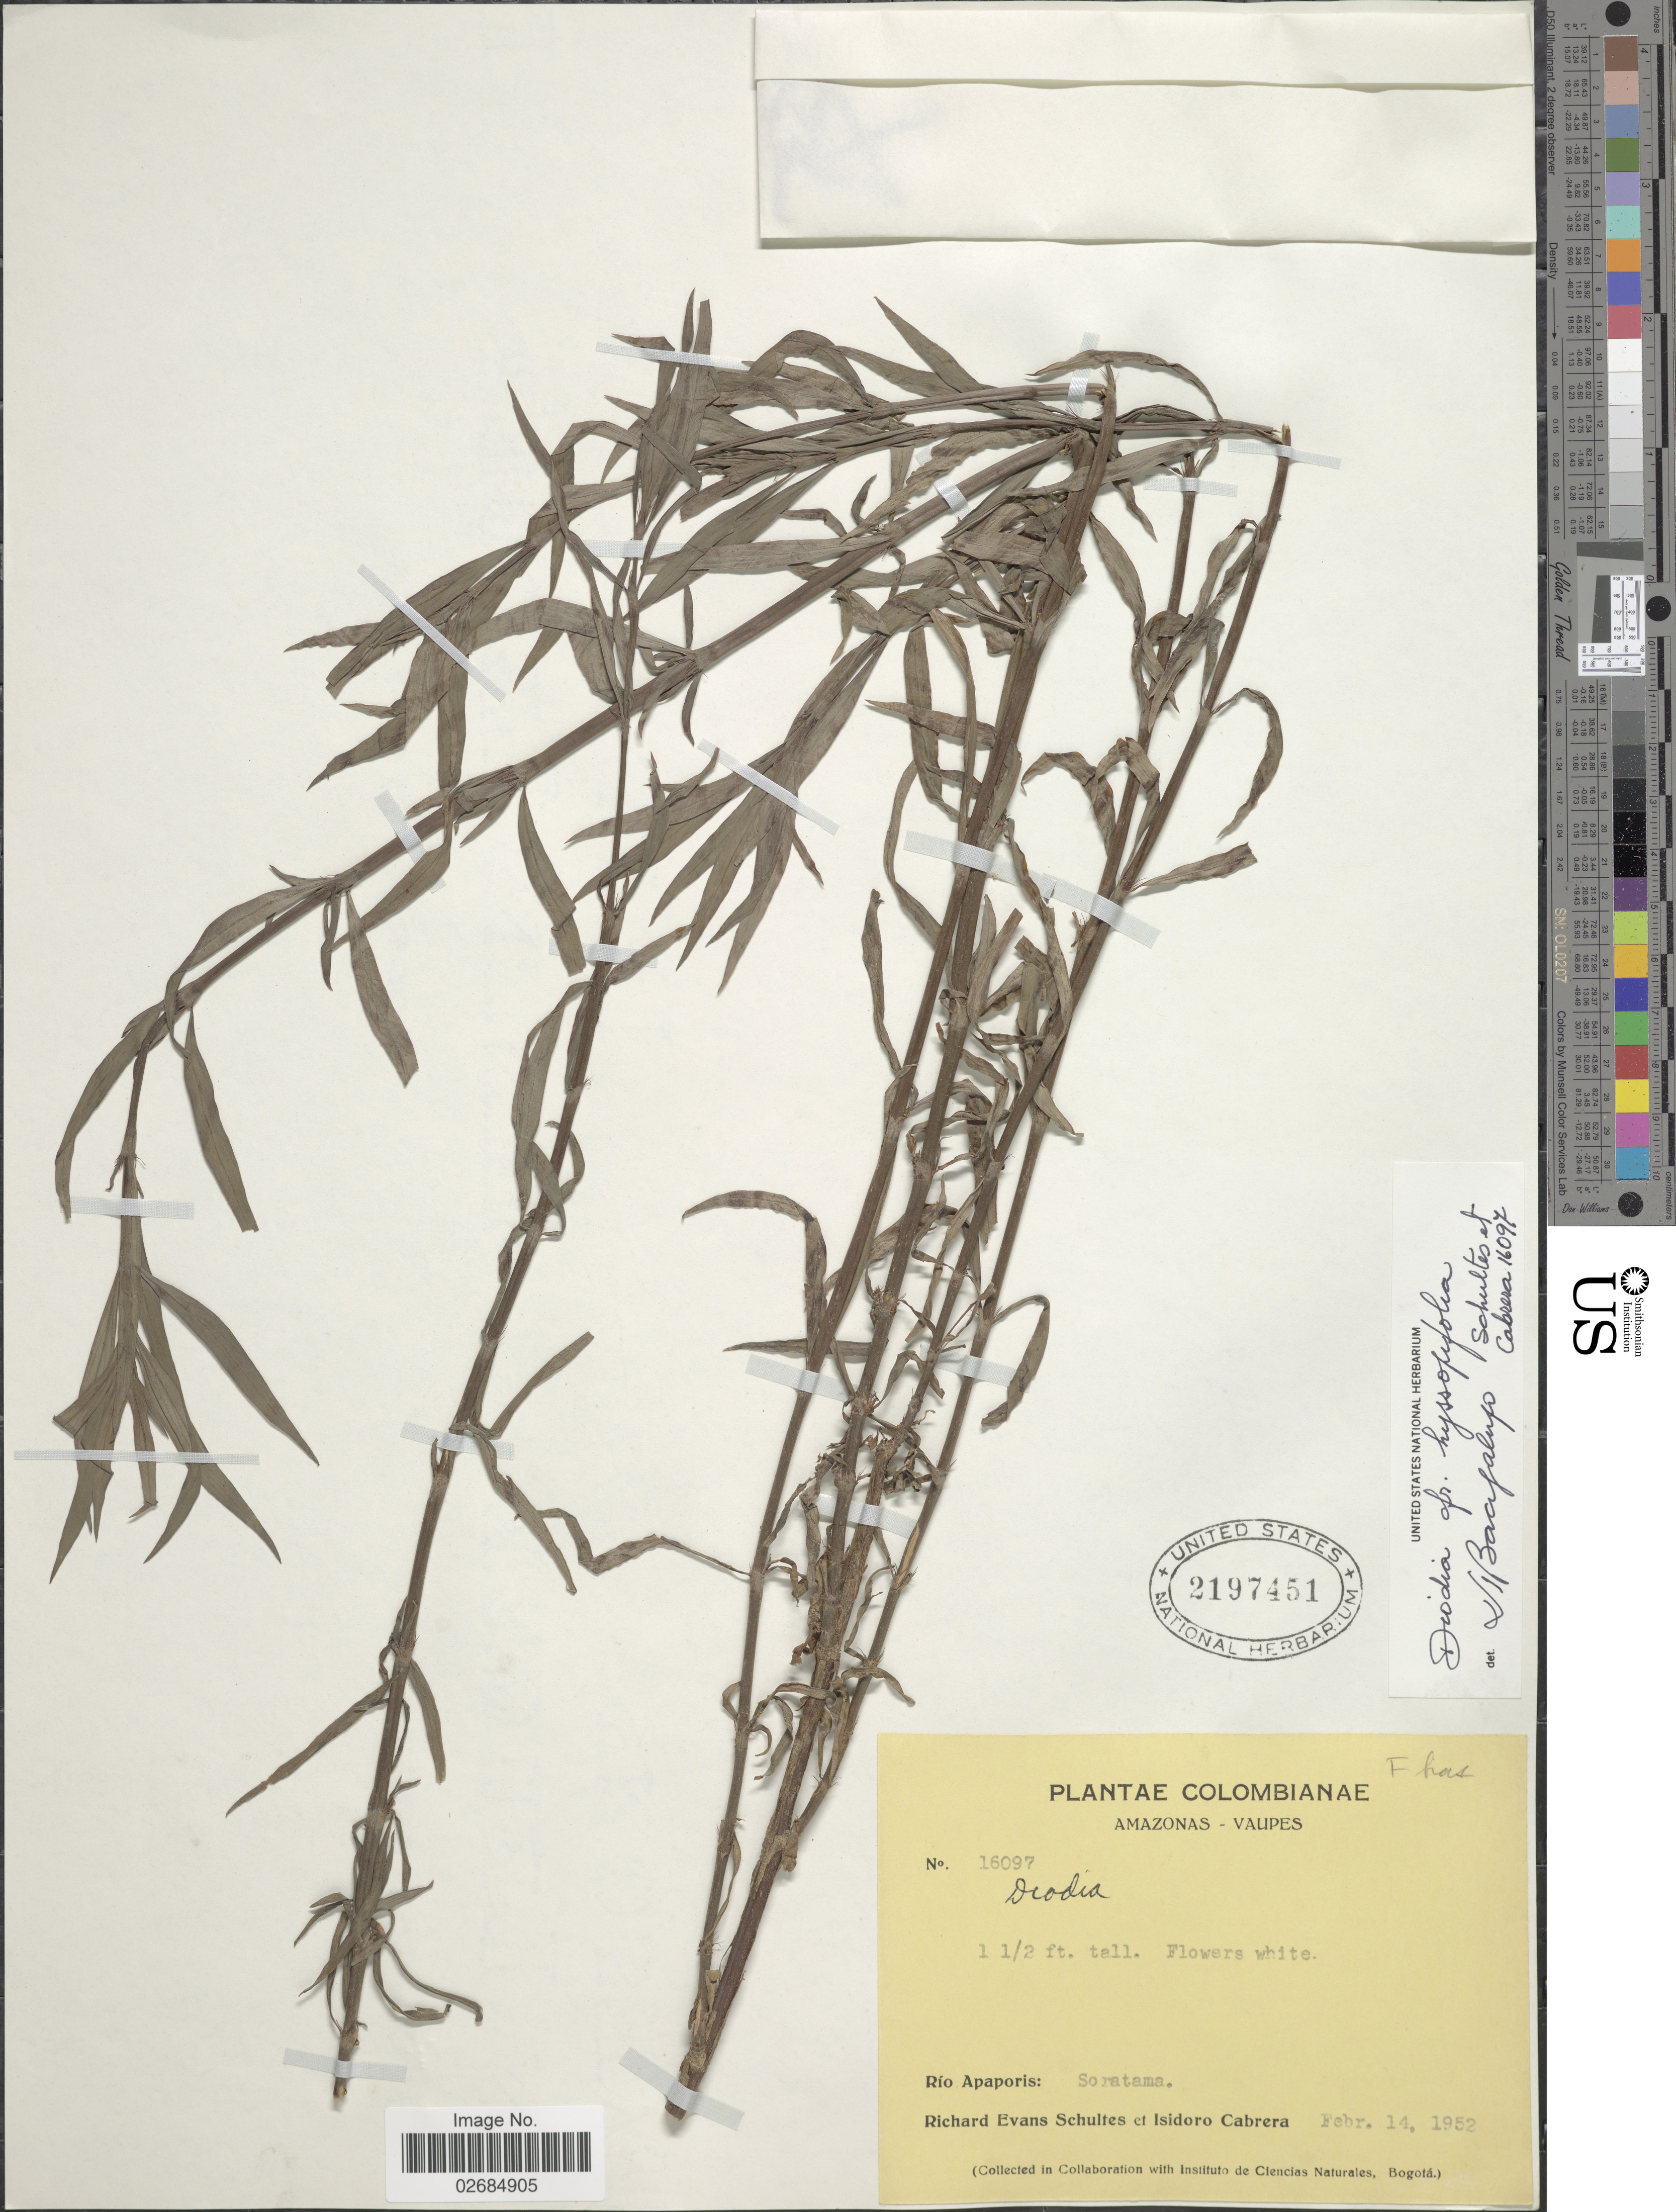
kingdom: Plantae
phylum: Tracheophyta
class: Magnoliopsida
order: Gentianales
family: Rubiaceae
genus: Diodia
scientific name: Diodia hyssopifolia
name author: (Willd. ex Roem. & Schult.) Cham. & Schltdl.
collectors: R. E. Schultes & I. Cabrera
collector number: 16097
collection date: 1952-02-14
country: Colombia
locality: Amazonas-Vaupes. Río Apaporis: Soratama.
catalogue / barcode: US 2197451